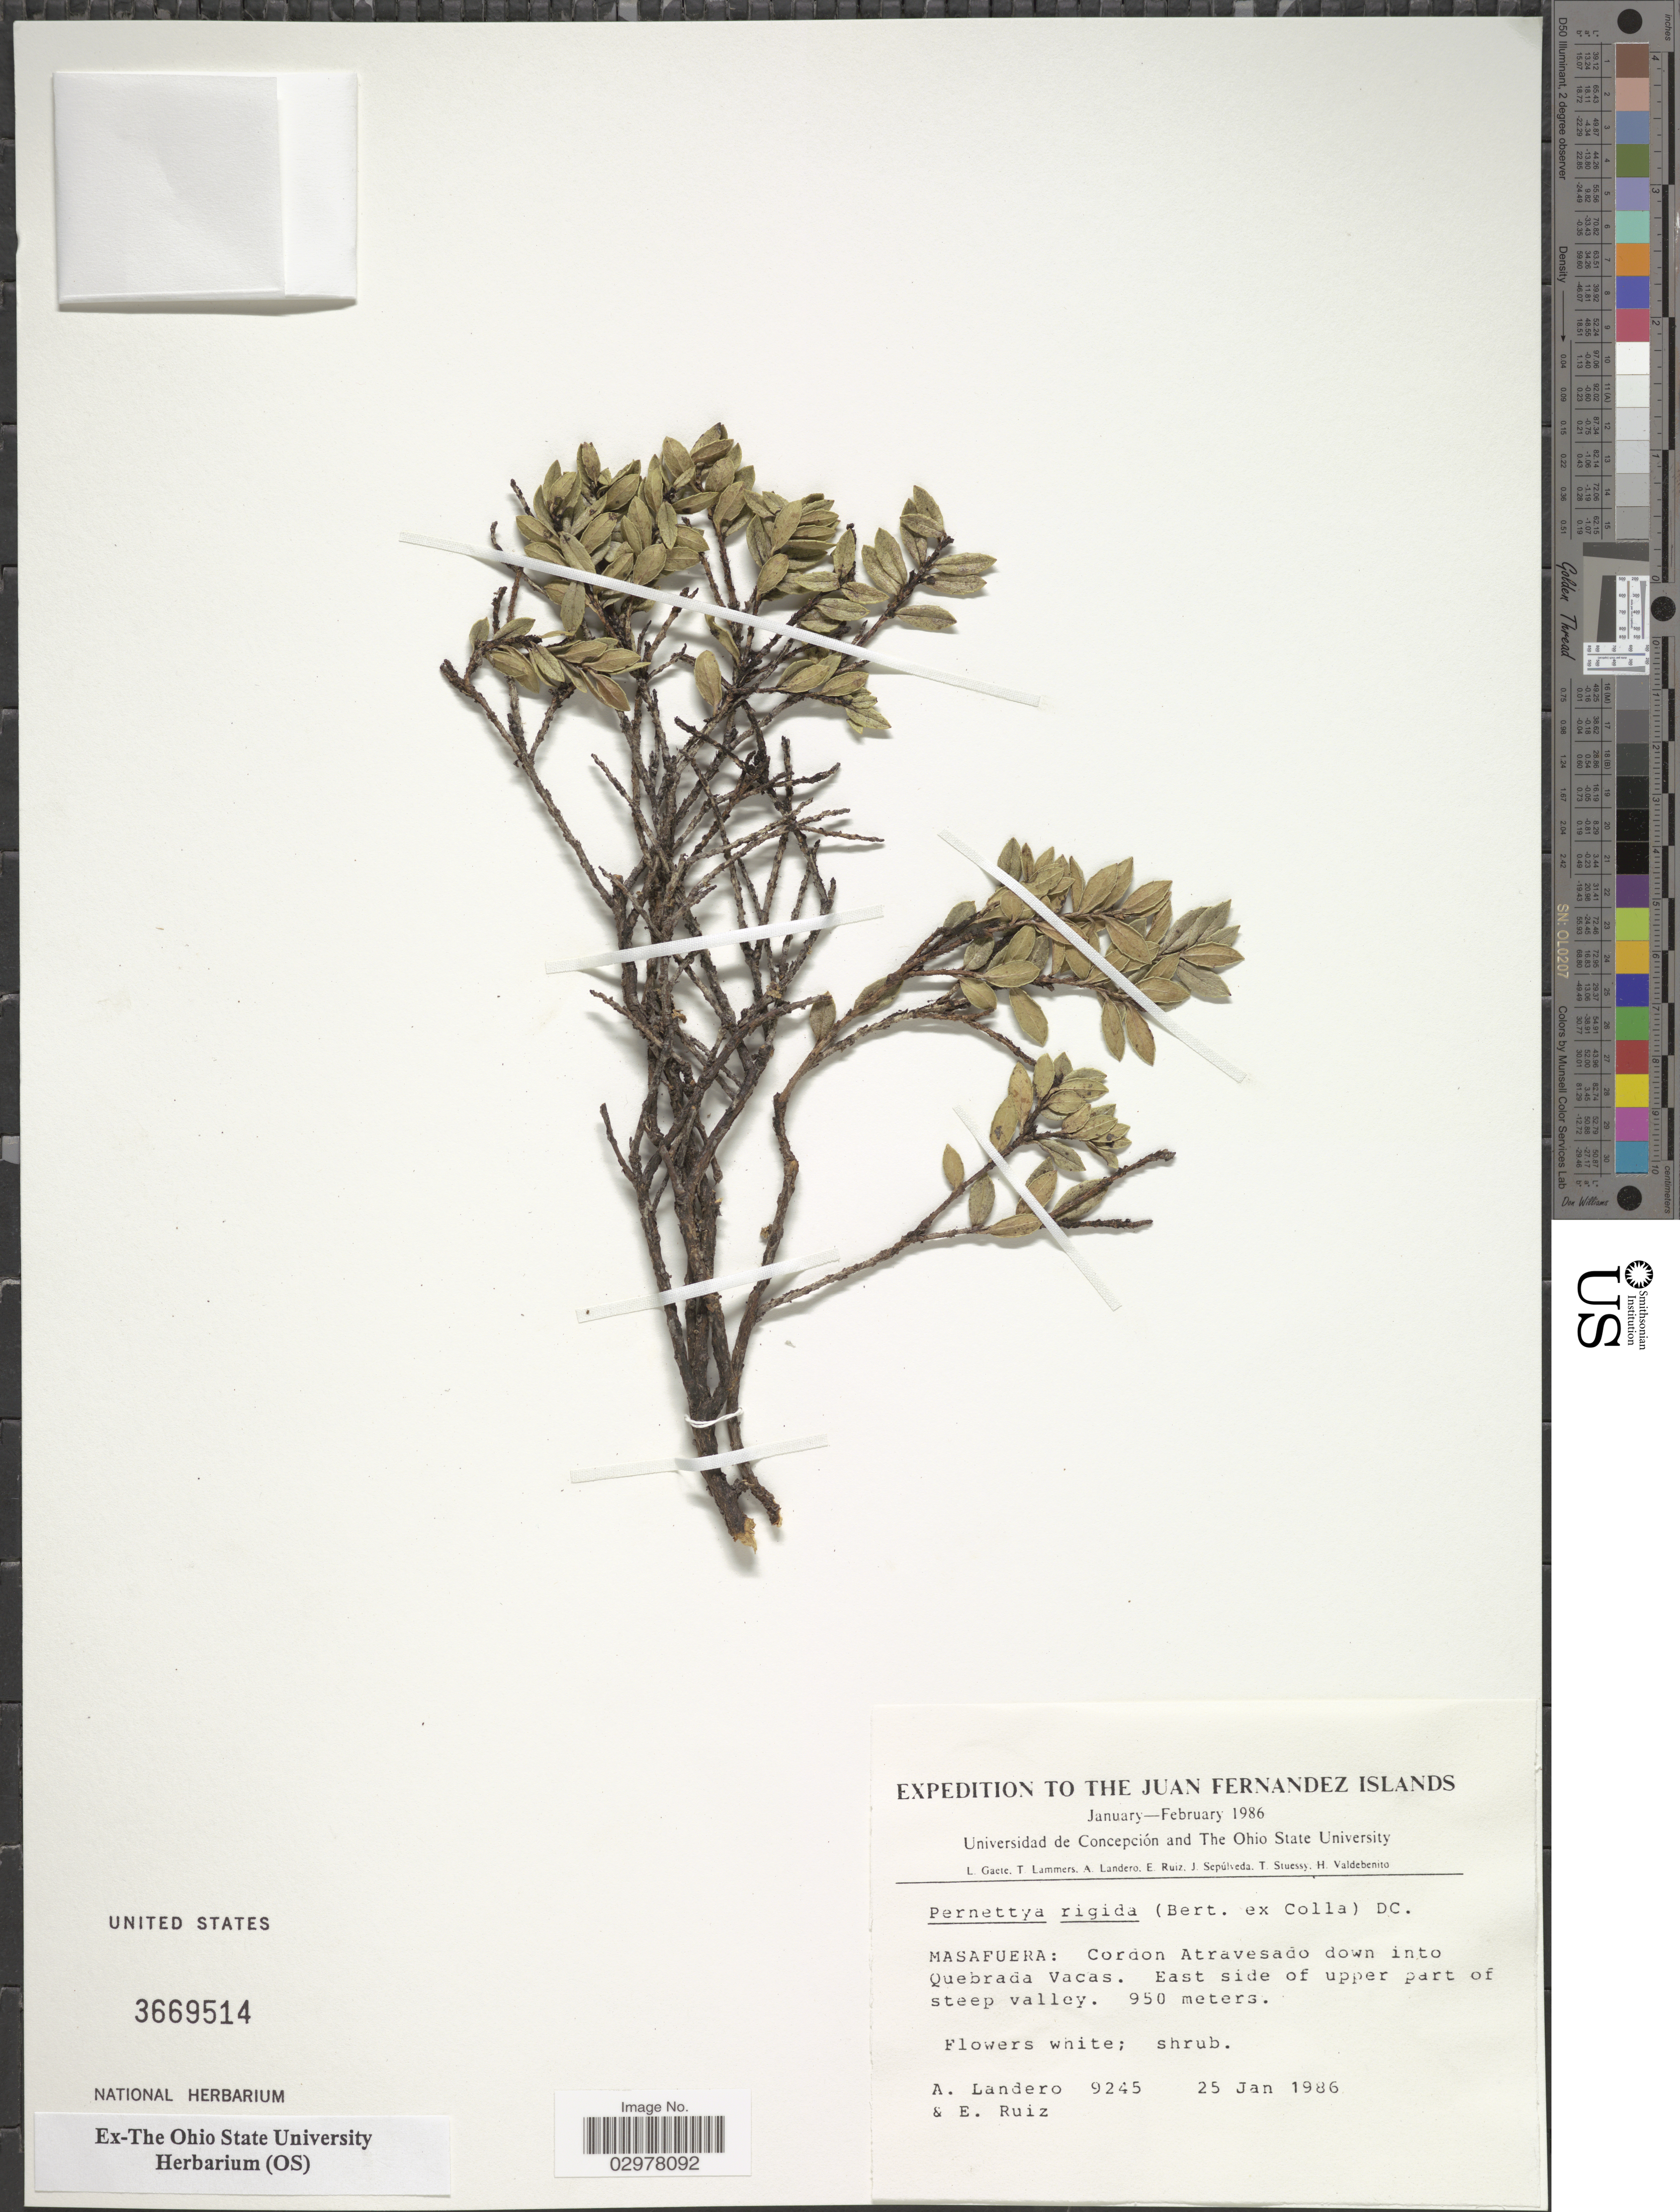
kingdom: Plantae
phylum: Tracheophyta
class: Magnoliopsida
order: Ericales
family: Ericaceae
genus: Pernettya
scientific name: Pernettya rigida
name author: (Bertero ex Colla) DC.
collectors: A. Landero & E. Ruiz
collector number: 9245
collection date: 1986-01-25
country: Chile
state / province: Valparaíso (V)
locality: Juan Fernandez Islands. Masafuera: Cordon Atravesado down into Quebrada Vacas. East side of upper part of steep valley.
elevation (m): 950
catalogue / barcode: US 3669514